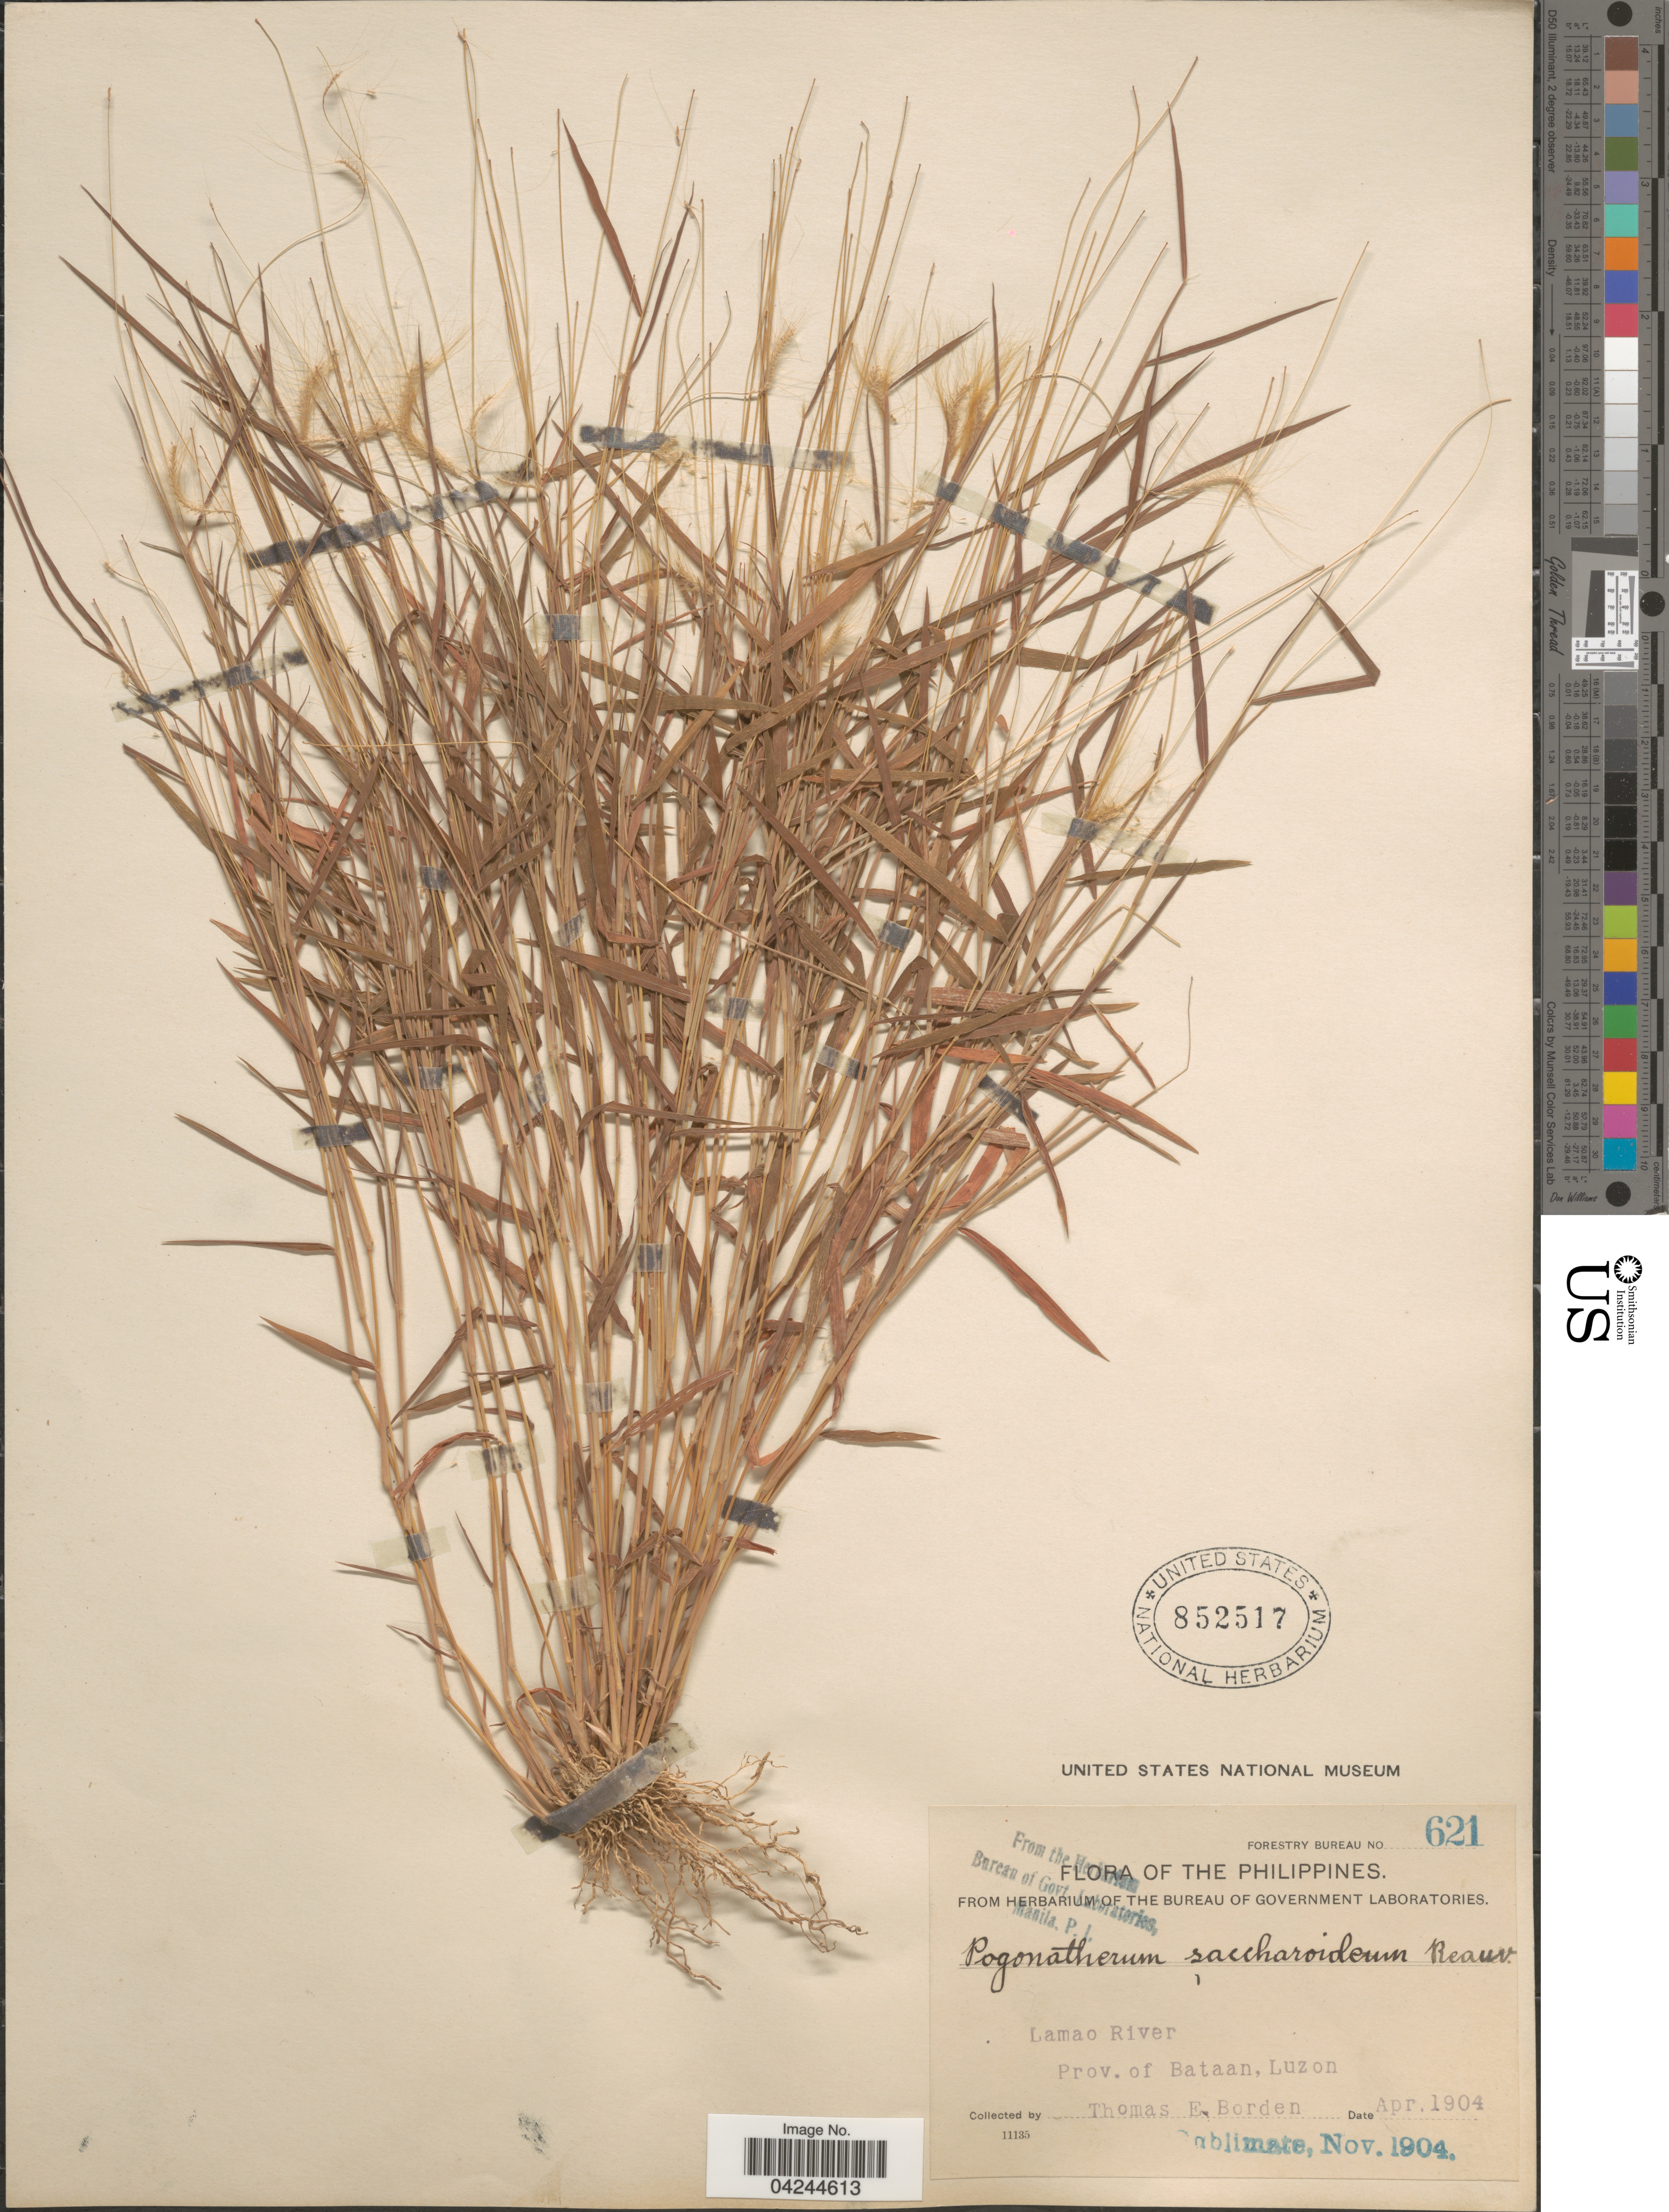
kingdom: Plantae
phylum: Tracheophyta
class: Liliopsida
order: Poales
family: Poaceae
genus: Pogonatherum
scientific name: Pogonatherum crinitum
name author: (Thunb.) Kunth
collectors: T. E. Borden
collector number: Forestry Bureau 621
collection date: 1904-04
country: Philippines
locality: Lamao River, Prov. of Bataan, Luzon.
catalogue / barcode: US 852517